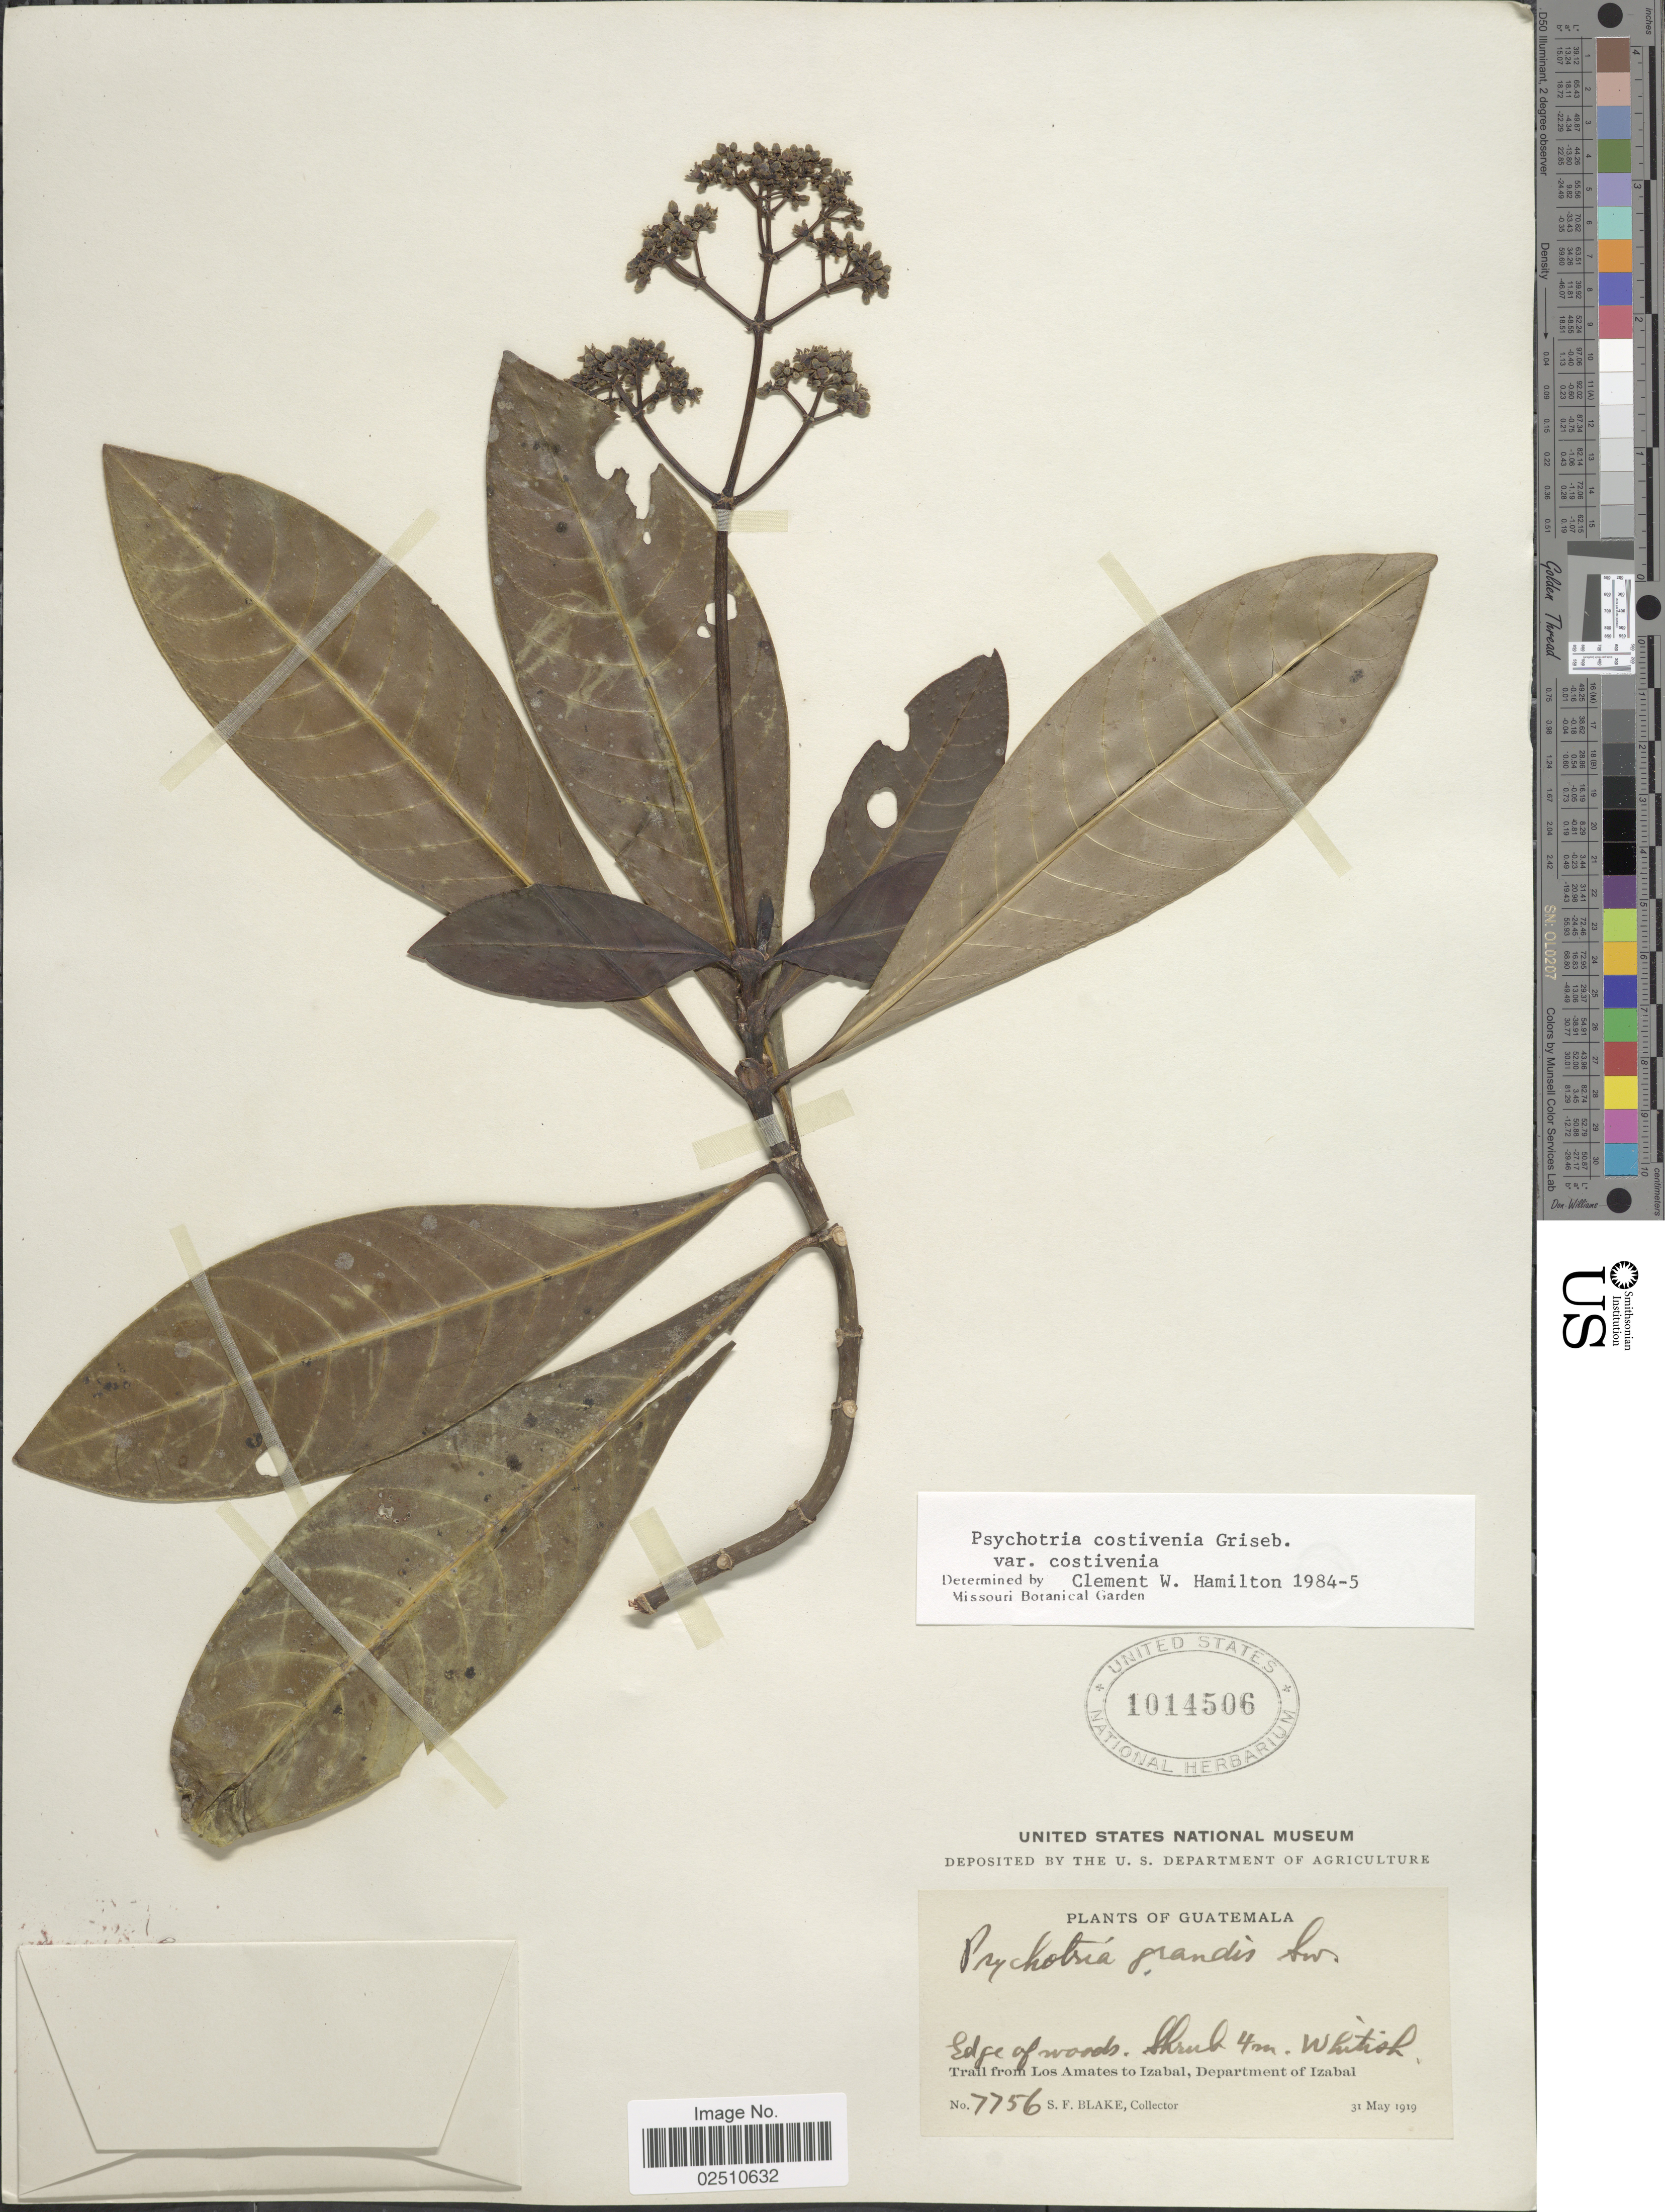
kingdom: Plantae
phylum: Tracheophyta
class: Magnoliopsida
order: Gentianales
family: Rubiaceae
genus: Psychotria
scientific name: Psychotria costivenia var. costivenia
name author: Griseb.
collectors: S. Blake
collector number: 7756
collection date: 1919-05-31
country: Guatemala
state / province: Izabal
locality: Trail from Los Amates to Izabal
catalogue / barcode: US 1014506